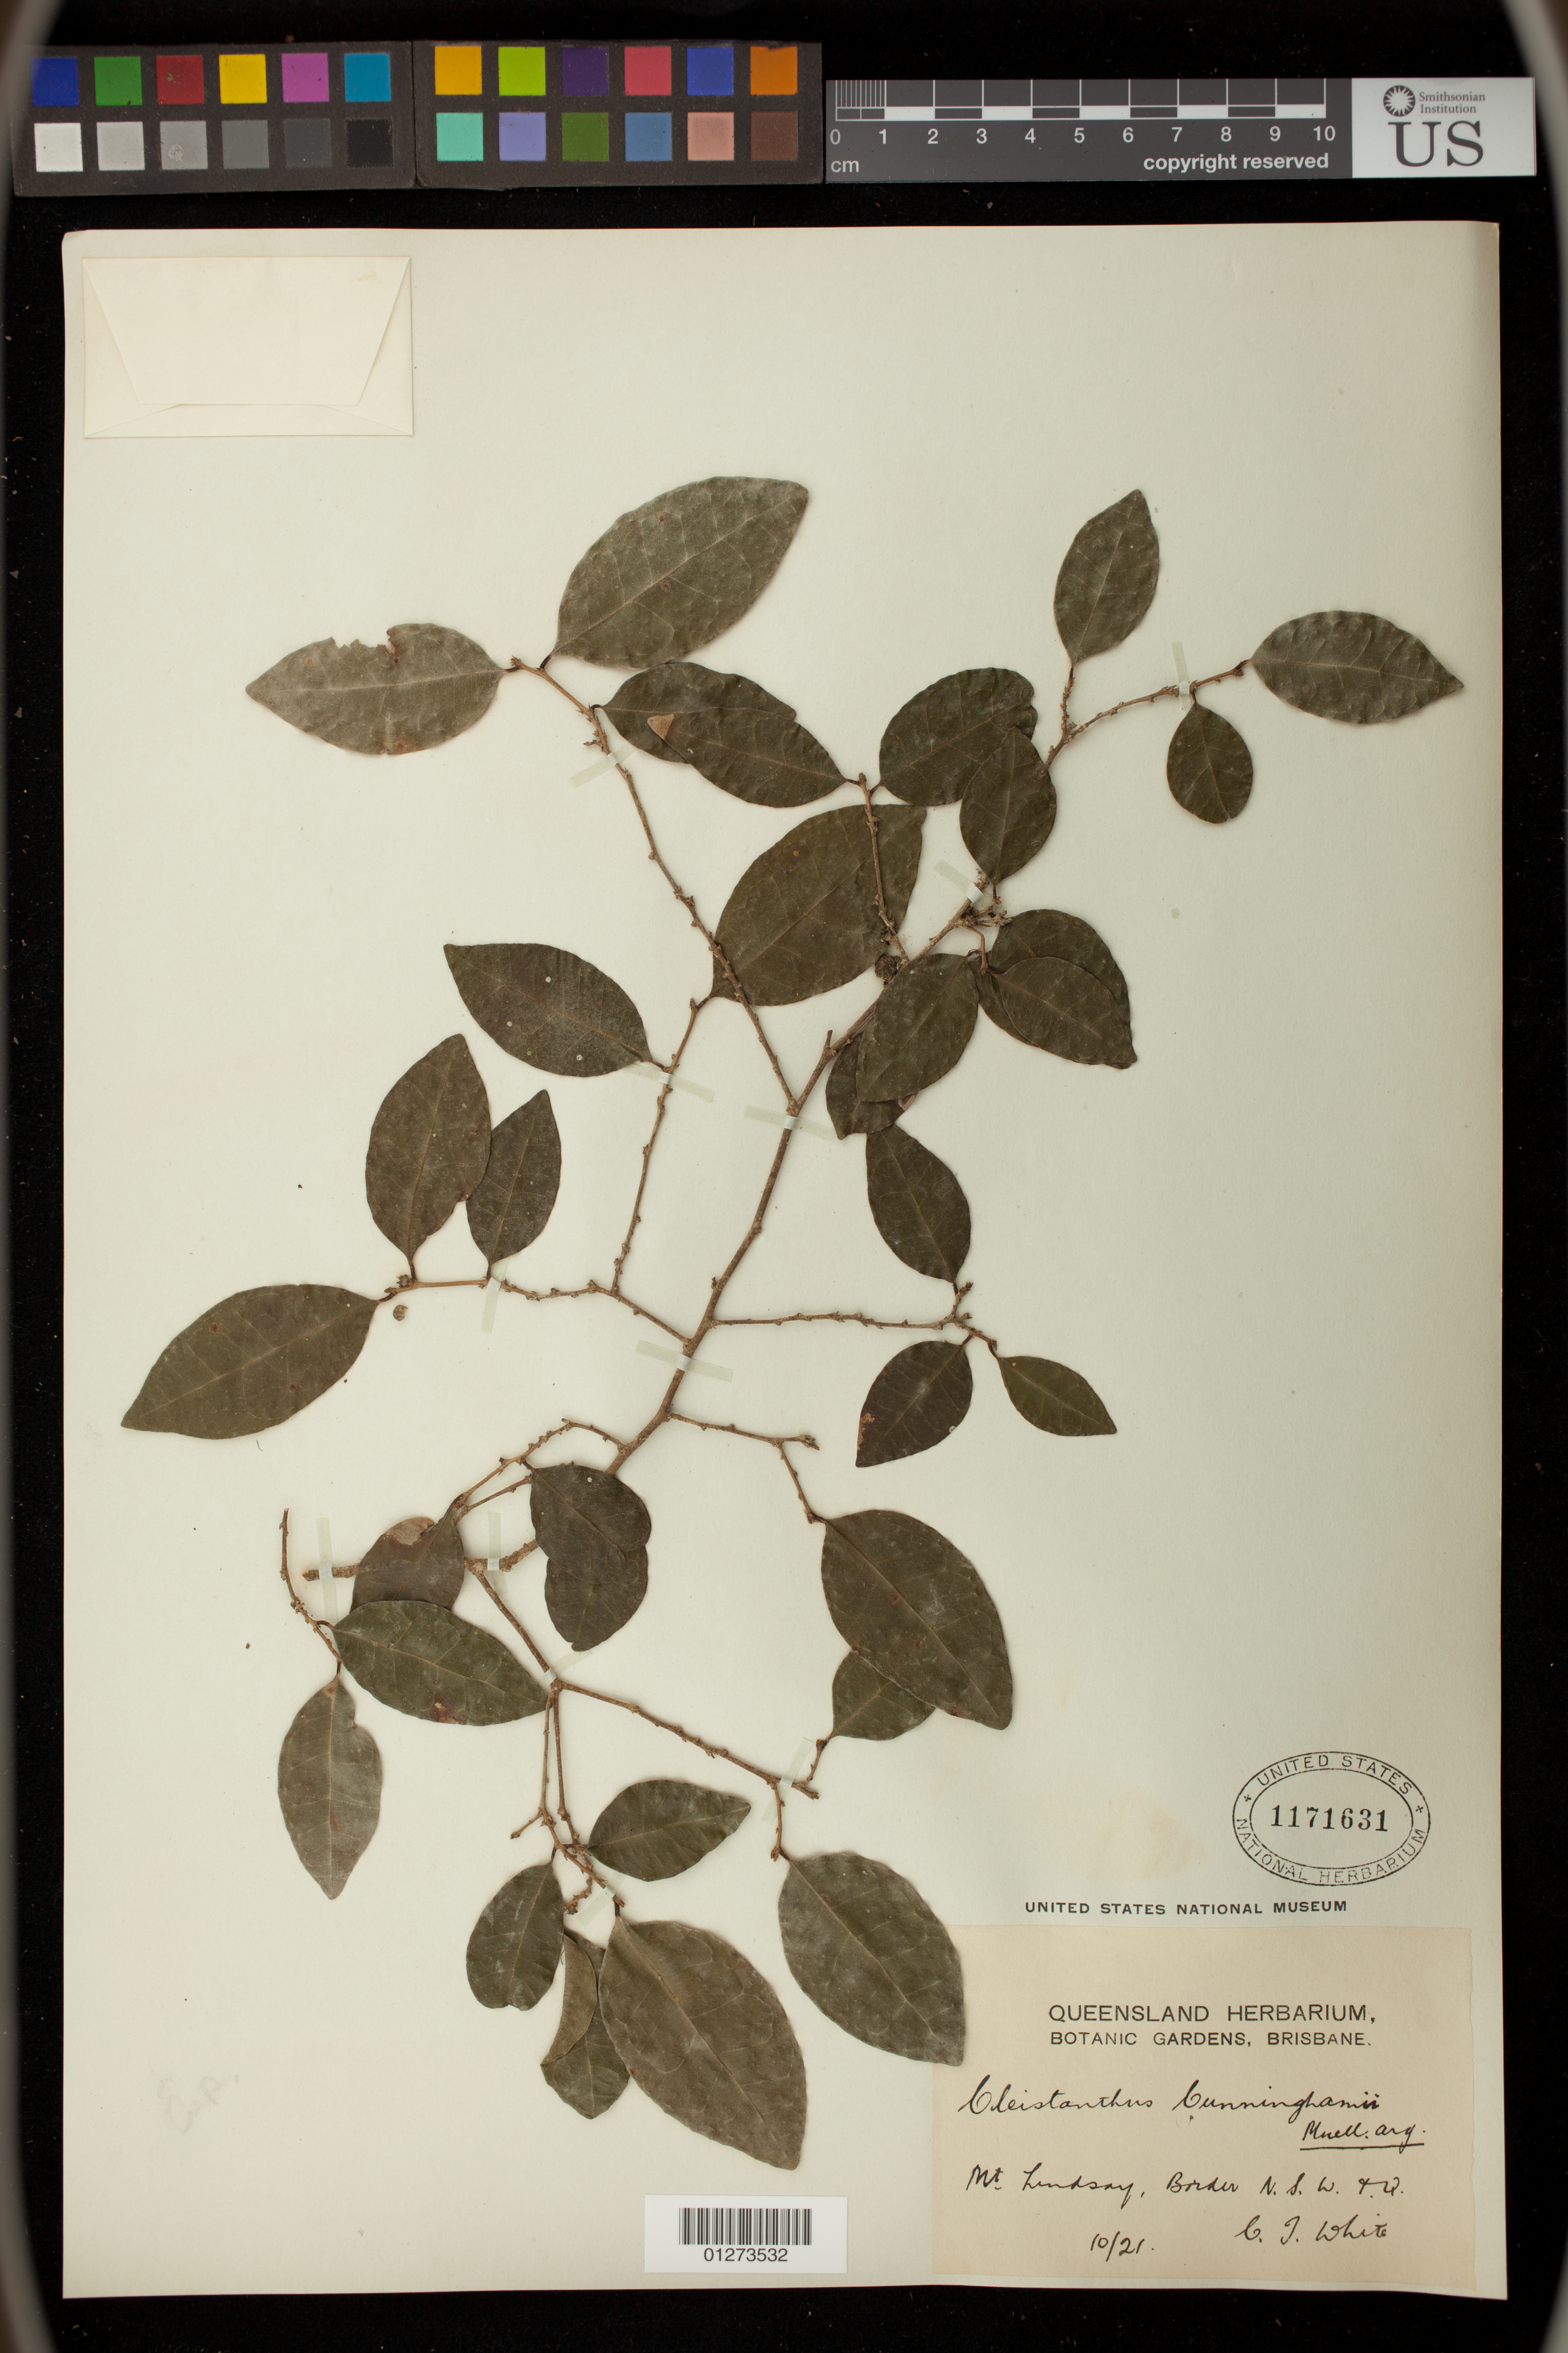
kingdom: Plantae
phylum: Tracheophyta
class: Magnoliopsida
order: Malpighiales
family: Phyllanthaceae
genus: Cleistanthus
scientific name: Cleistanthus cunninghamii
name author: (Müll. Arg.) Müll. Arg.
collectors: C. T. White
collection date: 1921-10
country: Australia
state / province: Queensland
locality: Mt. Lindsay, Border N.S.W. & Q.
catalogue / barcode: US 1171631